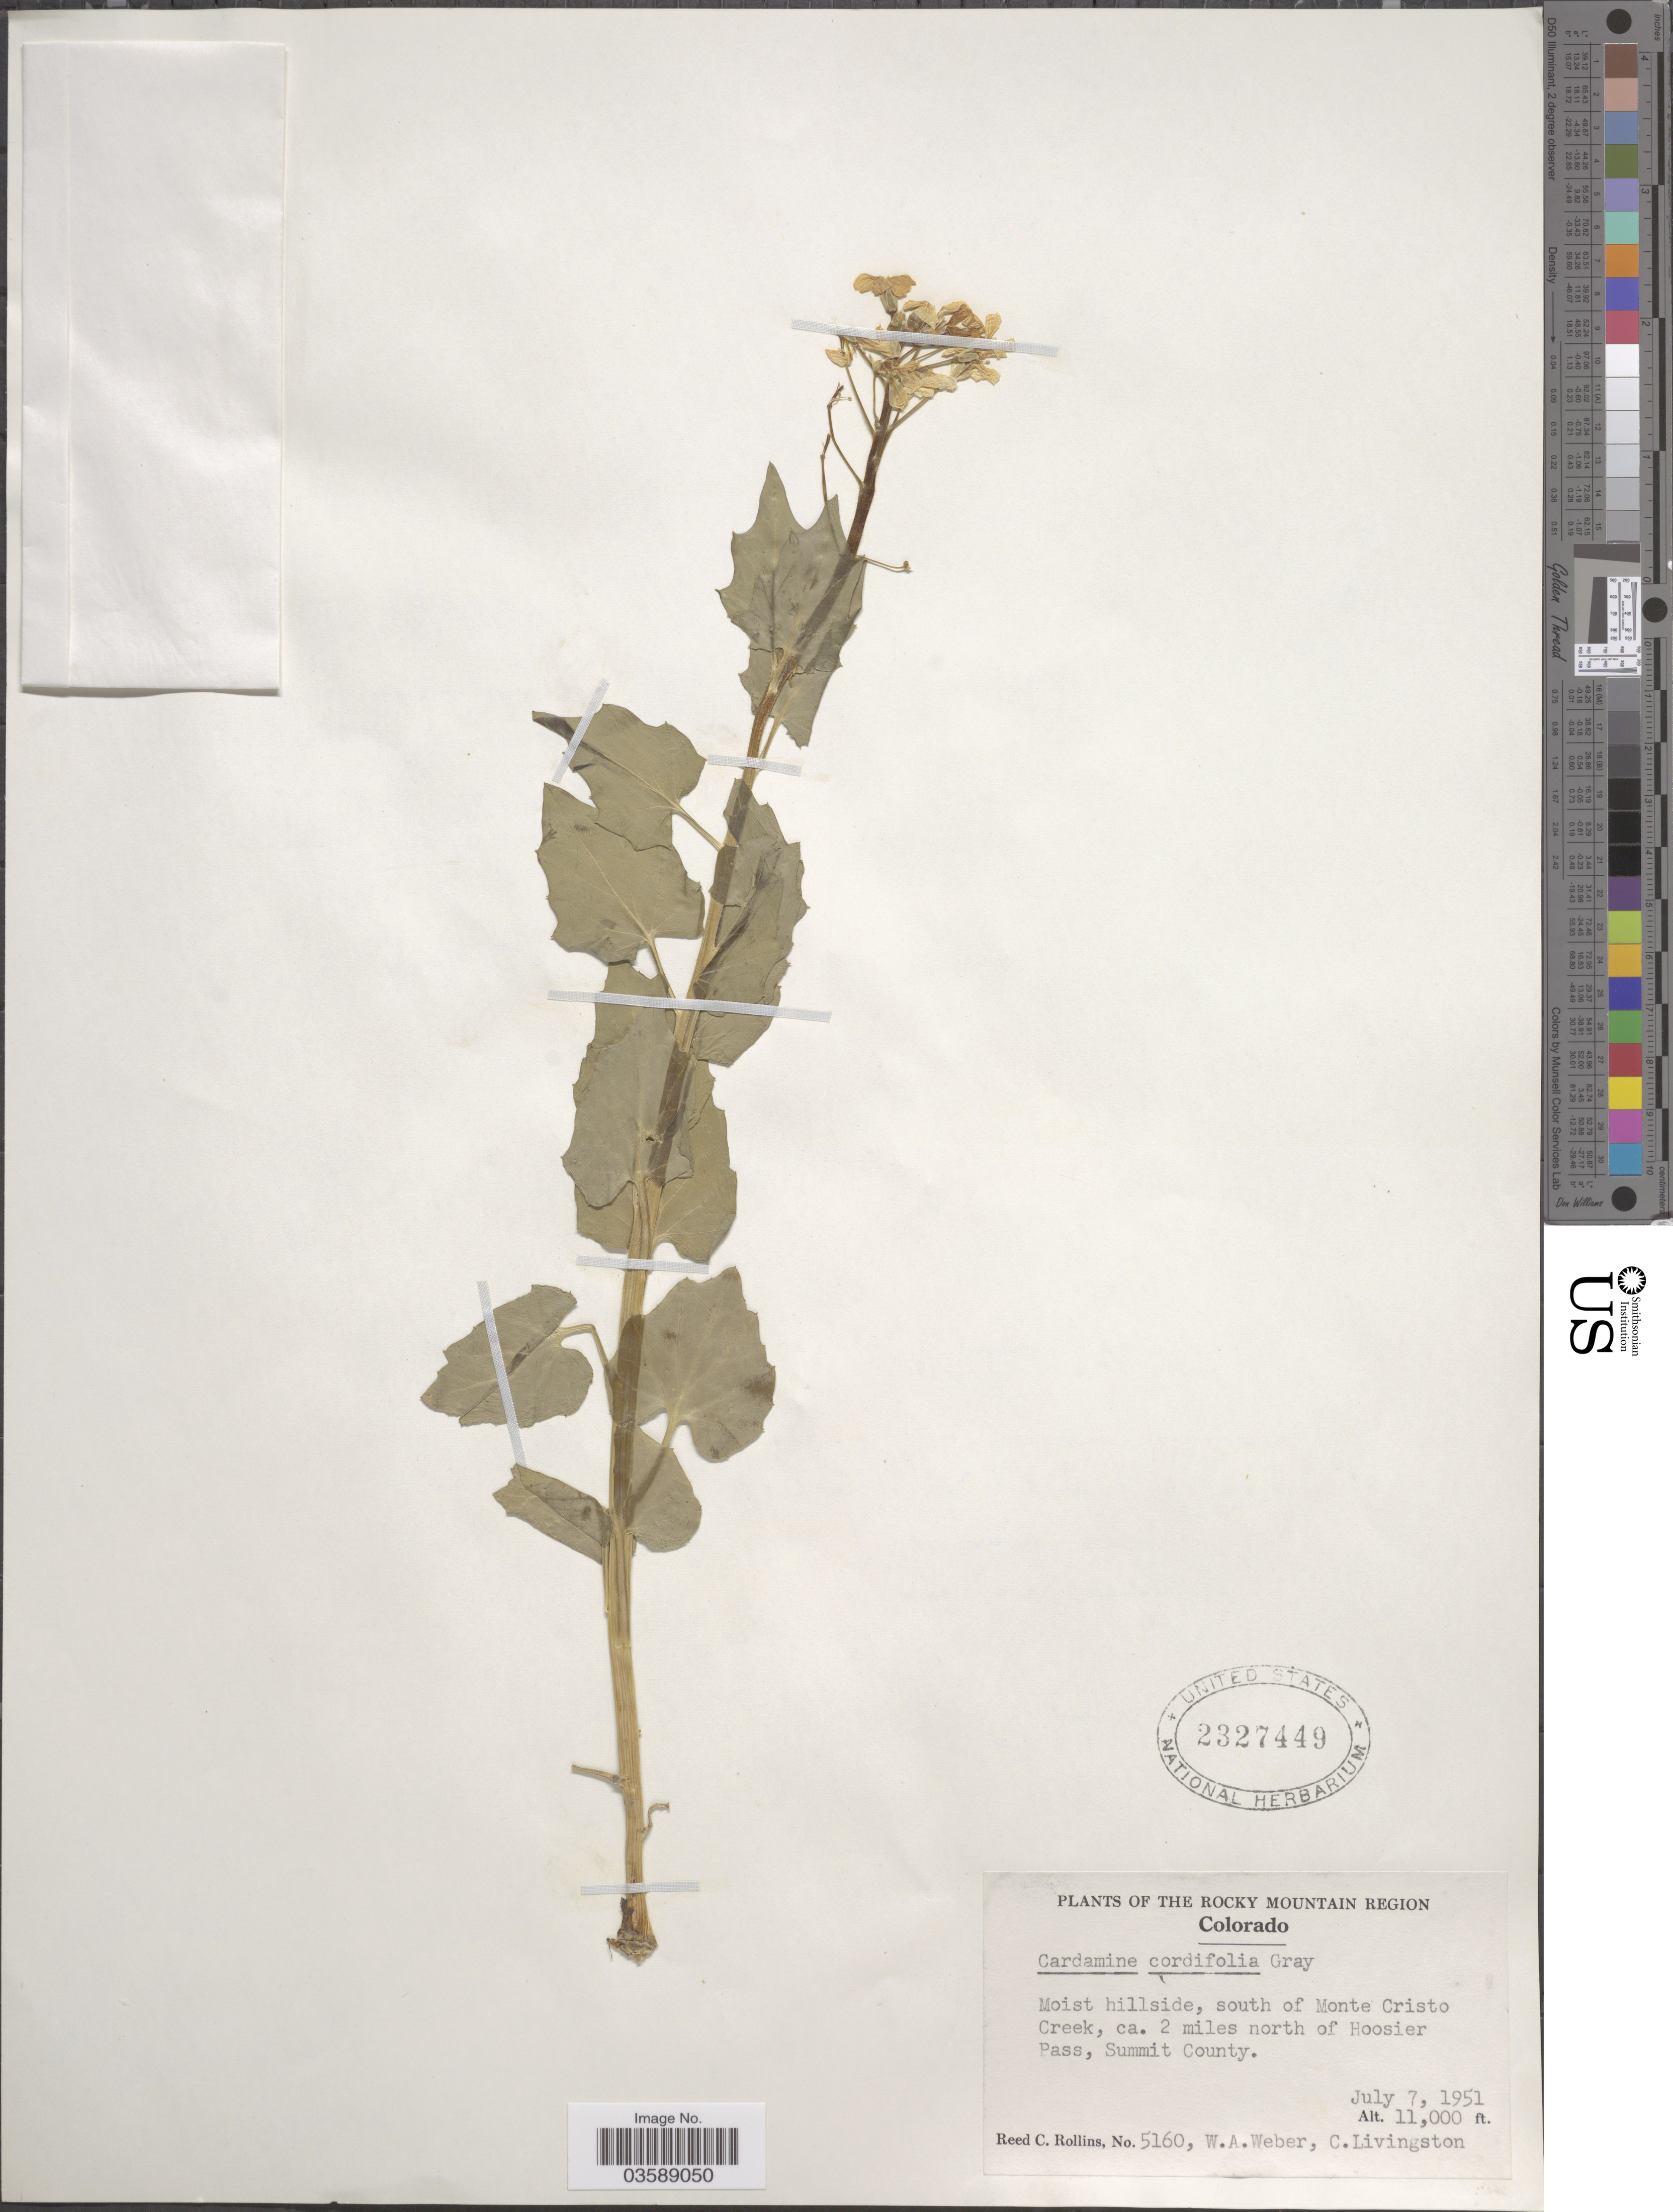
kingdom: Plantae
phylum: Tracheophyta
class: Magnoliopsida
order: Brassicales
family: Brassicaceae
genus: Cardamine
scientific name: Cardamine cordifolia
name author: A. Gray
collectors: R. C. Rollins, W. A. Weber & C. Livingston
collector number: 5160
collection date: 1951-07-07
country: United States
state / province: Colorado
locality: The Rocky Mountain Region. Moist hillside, south of Monte Cristo Creek, ca. 2 miles north of Hoosier Pass, Summit County.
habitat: moist hillside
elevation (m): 3353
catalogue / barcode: US 2327449